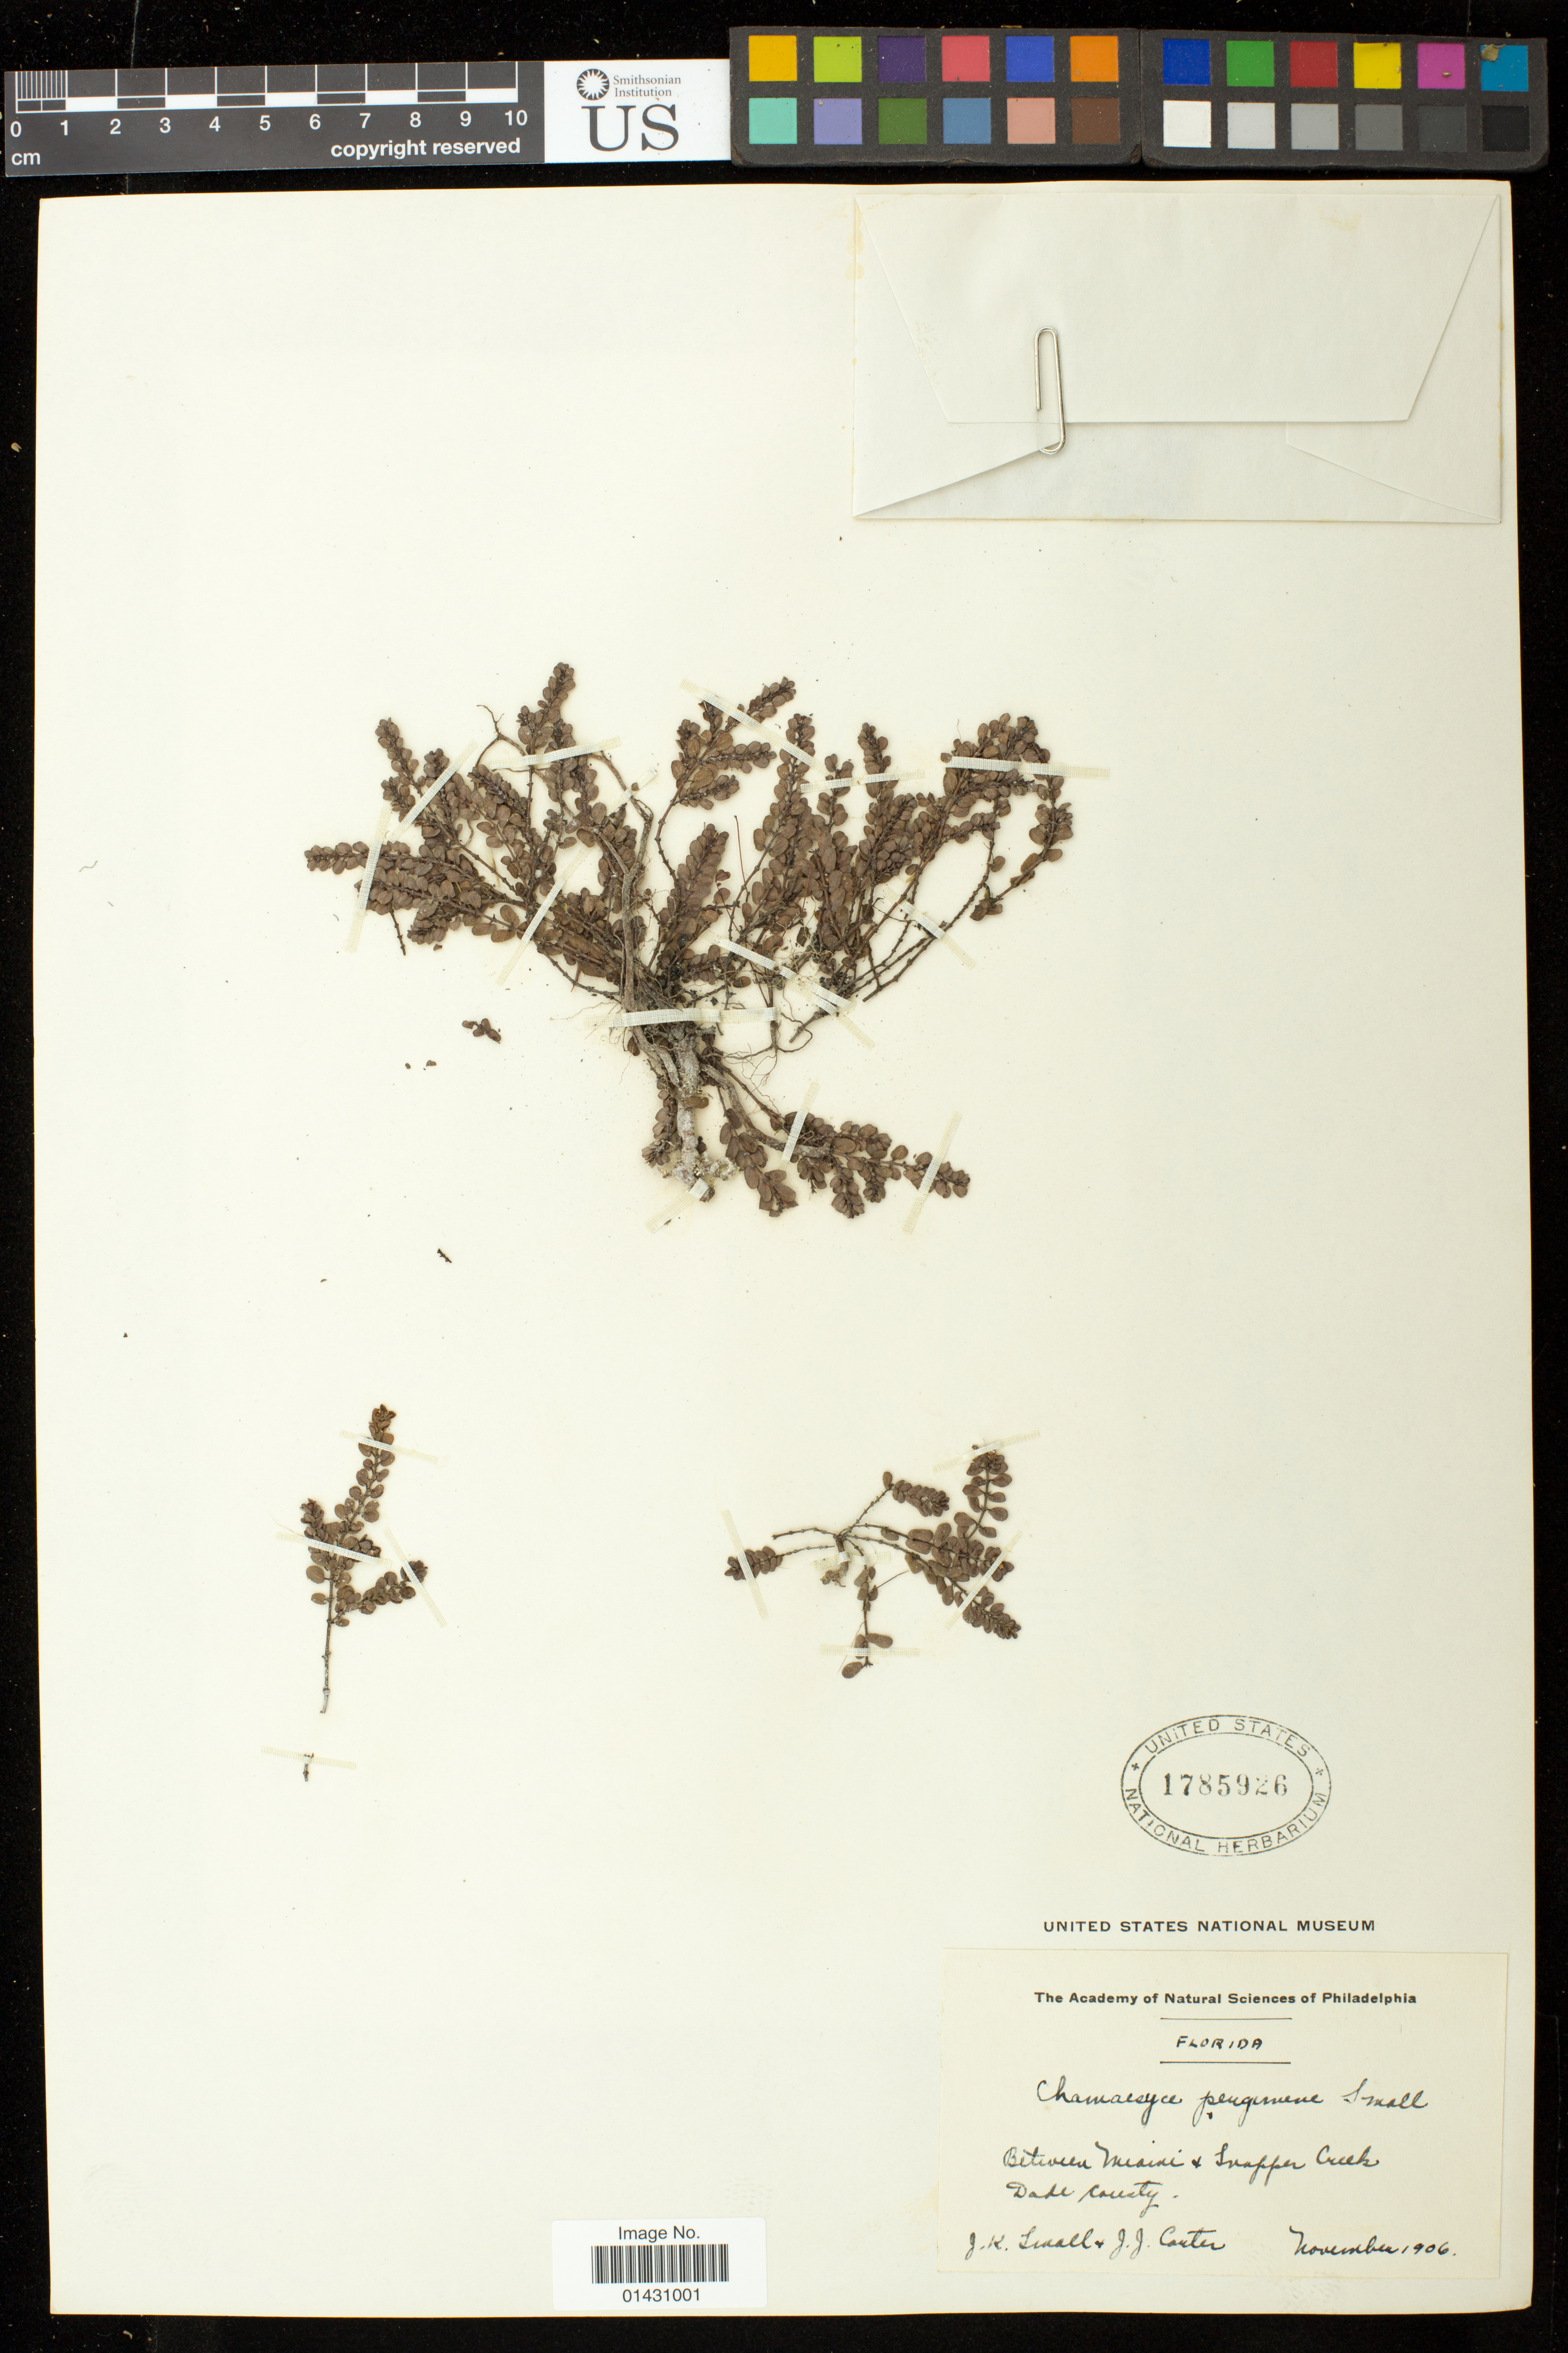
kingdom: Plantae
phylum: Tracheophyta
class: Magnoliopsida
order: Malpighiales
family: Euphorbiaceae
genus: Euphorbia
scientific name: Euphorbia pergamena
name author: Small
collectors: J. K. Small & J. J. Carter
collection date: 1906-11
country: United States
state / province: Florida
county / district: Miami-Dade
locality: Between Miami & Snapper Creek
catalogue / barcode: US 1785926